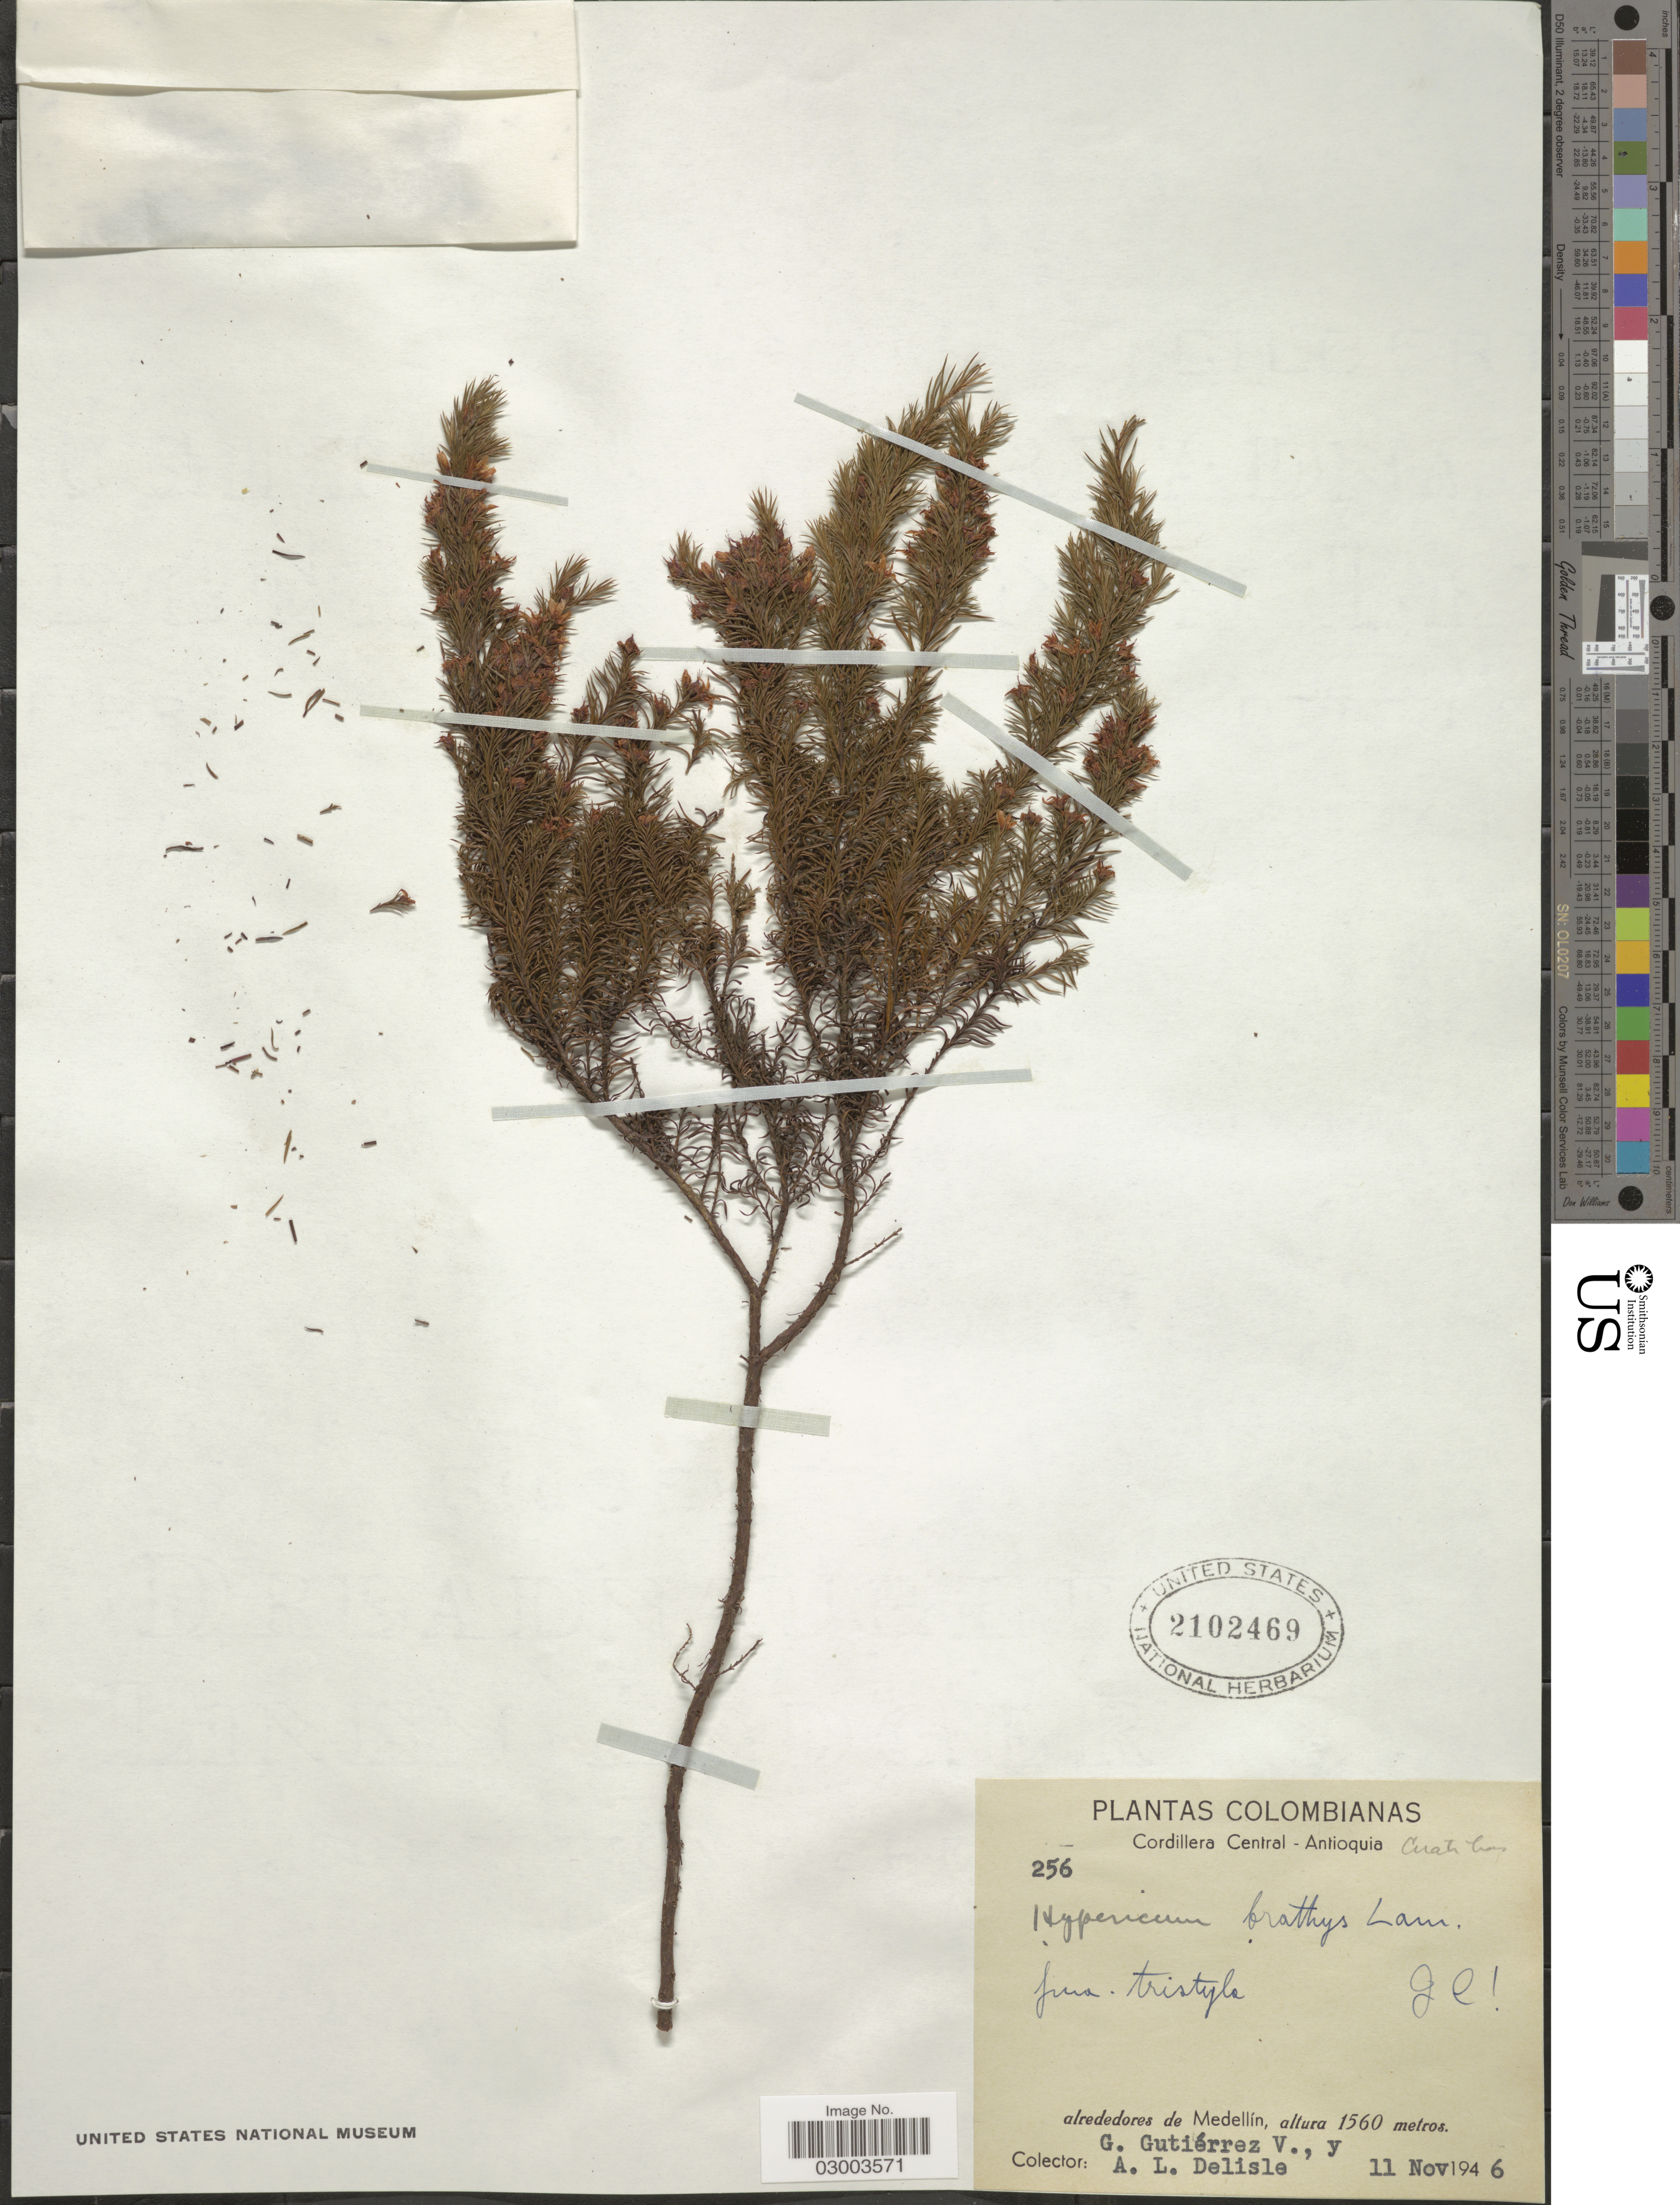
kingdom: Plantae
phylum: Tracheophyta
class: Magnoliopsida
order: Malpighiales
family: Hypericaceae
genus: Hypericum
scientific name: Hypericum juniperinum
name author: Kunth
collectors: G. Gutiérrez V. & A. Delisle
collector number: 256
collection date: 1946-11-11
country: Colombia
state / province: Antioquia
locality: Cordillera Central. Alrededores de Medellín.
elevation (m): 1560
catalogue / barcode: US 2102469